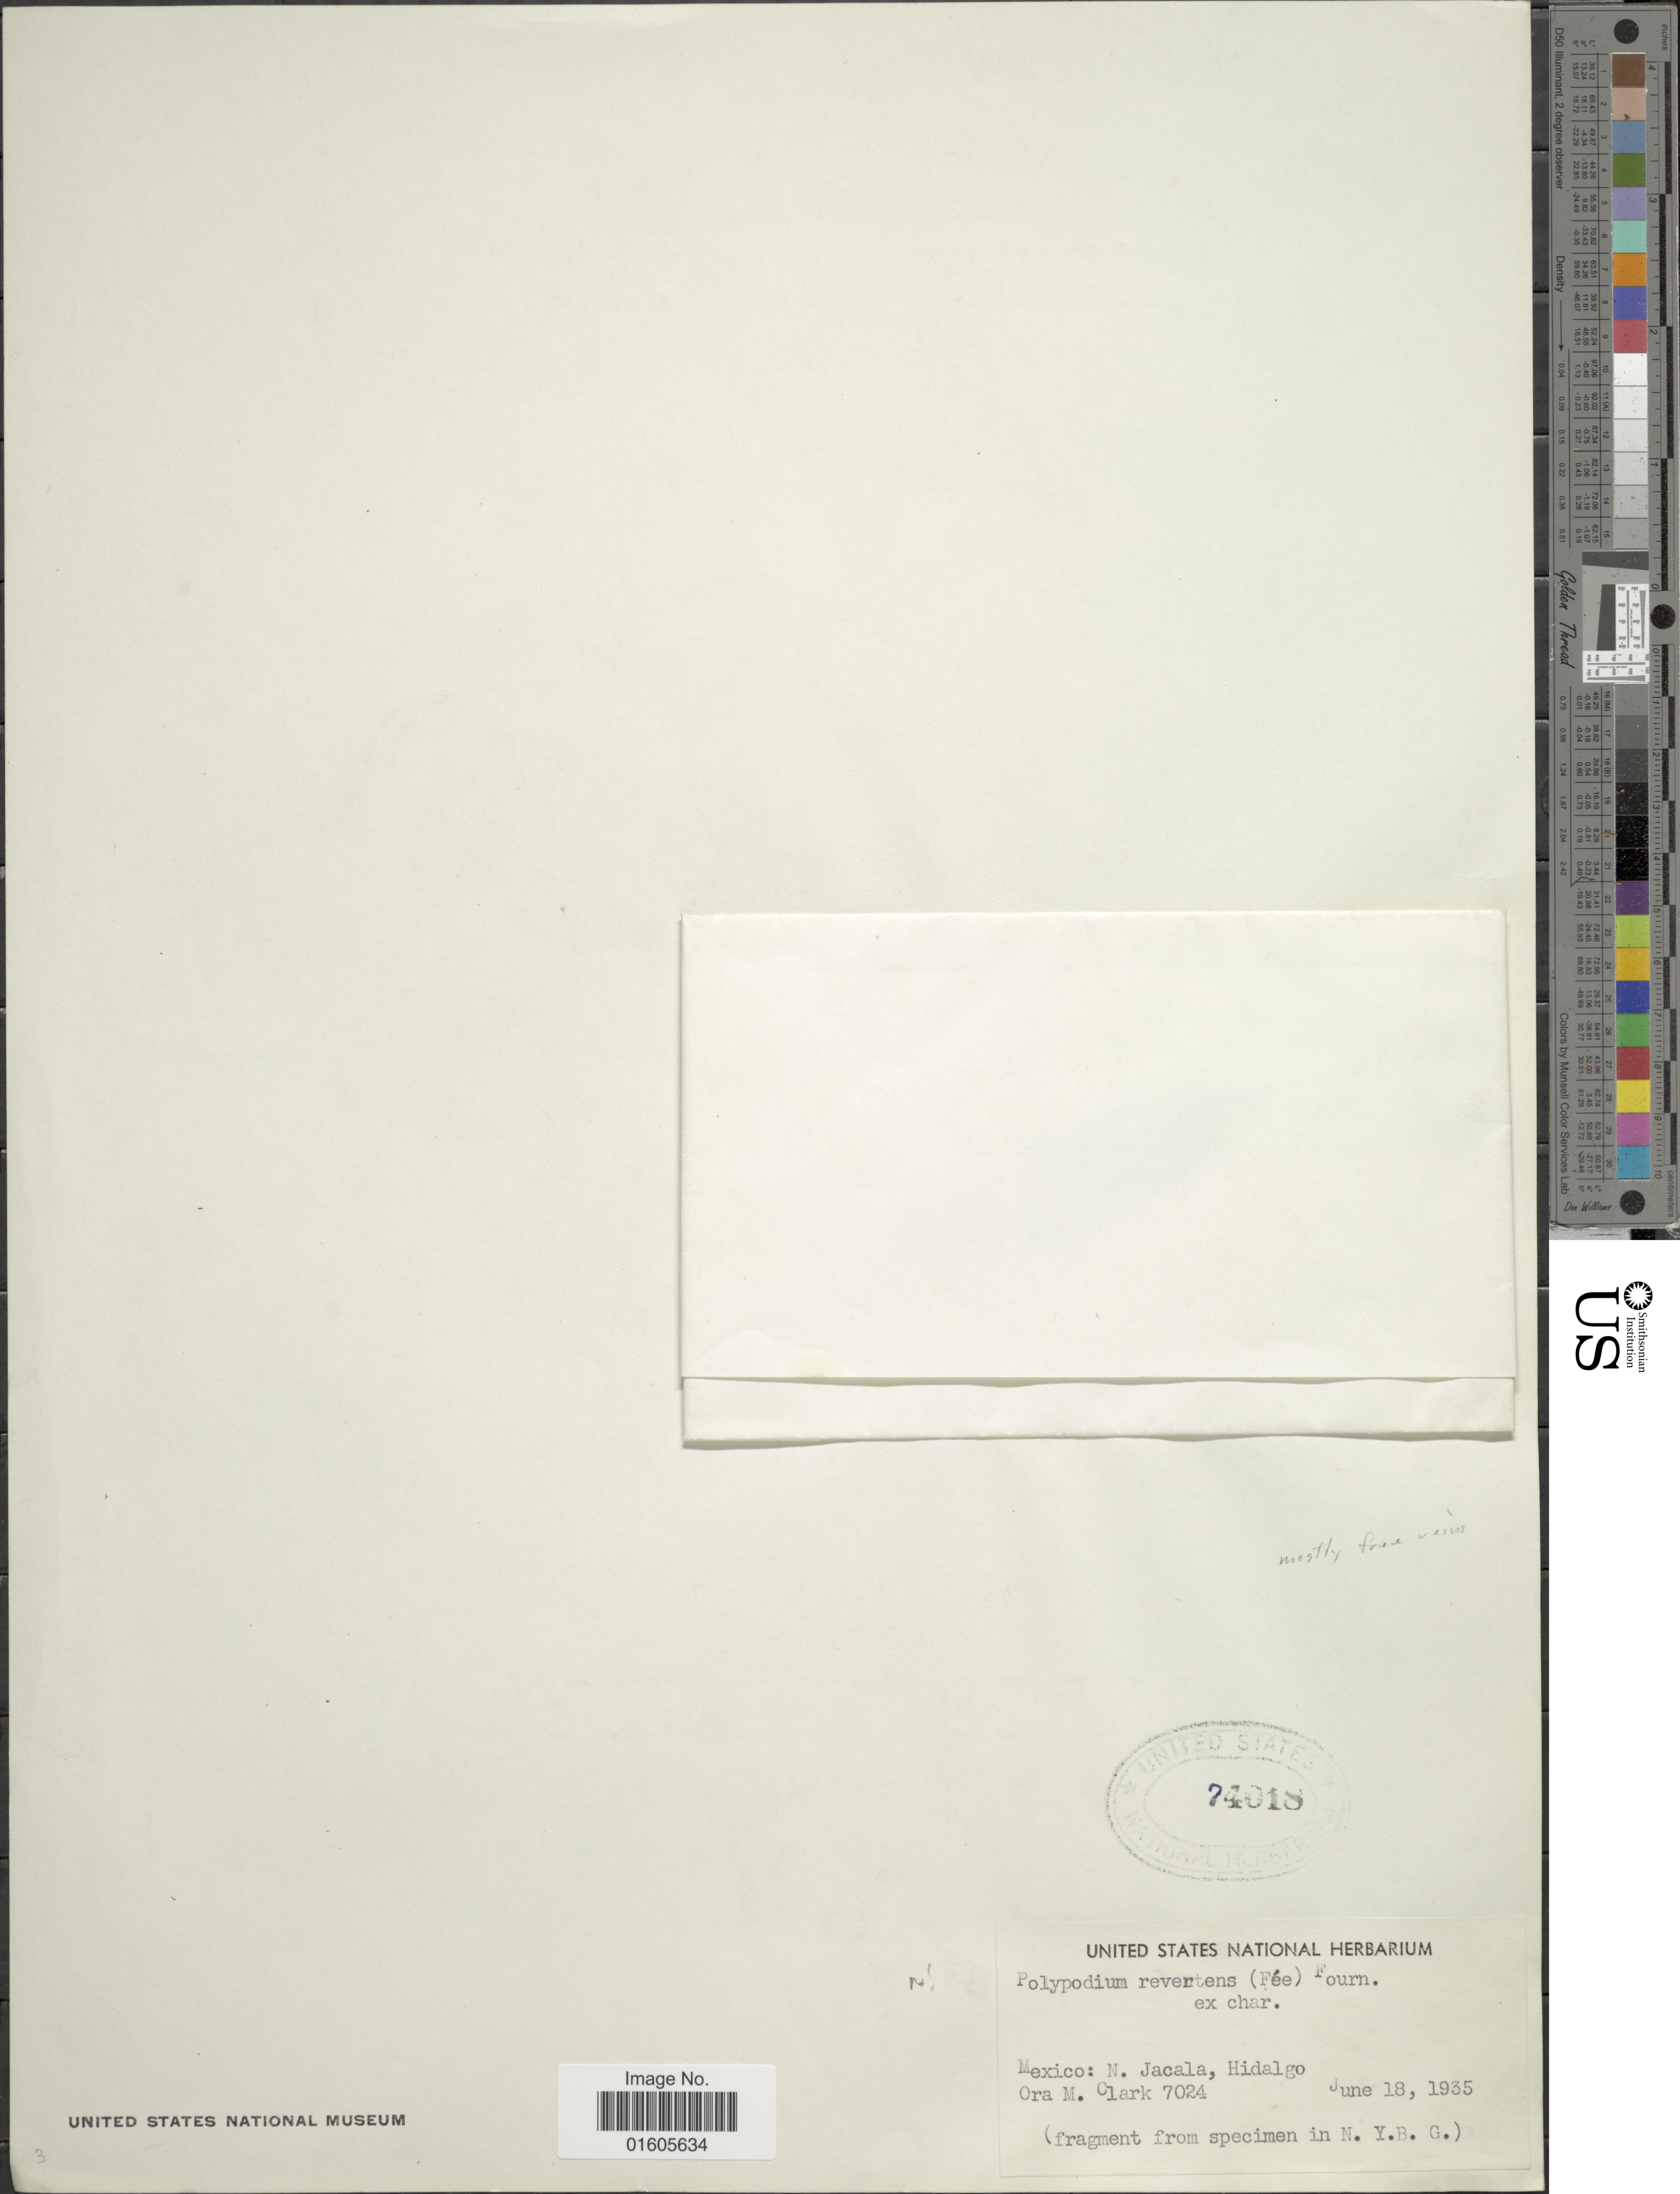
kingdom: Plantae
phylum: Tracheophyta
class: Polypodiopsida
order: Polypodiales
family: Polypodiaceae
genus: Serpocaulon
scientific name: Serpocaulon sp.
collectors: O. Clark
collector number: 7024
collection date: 1935-06-18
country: Mexico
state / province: Hidalgo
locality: N. Jacala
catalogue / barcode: US 74018